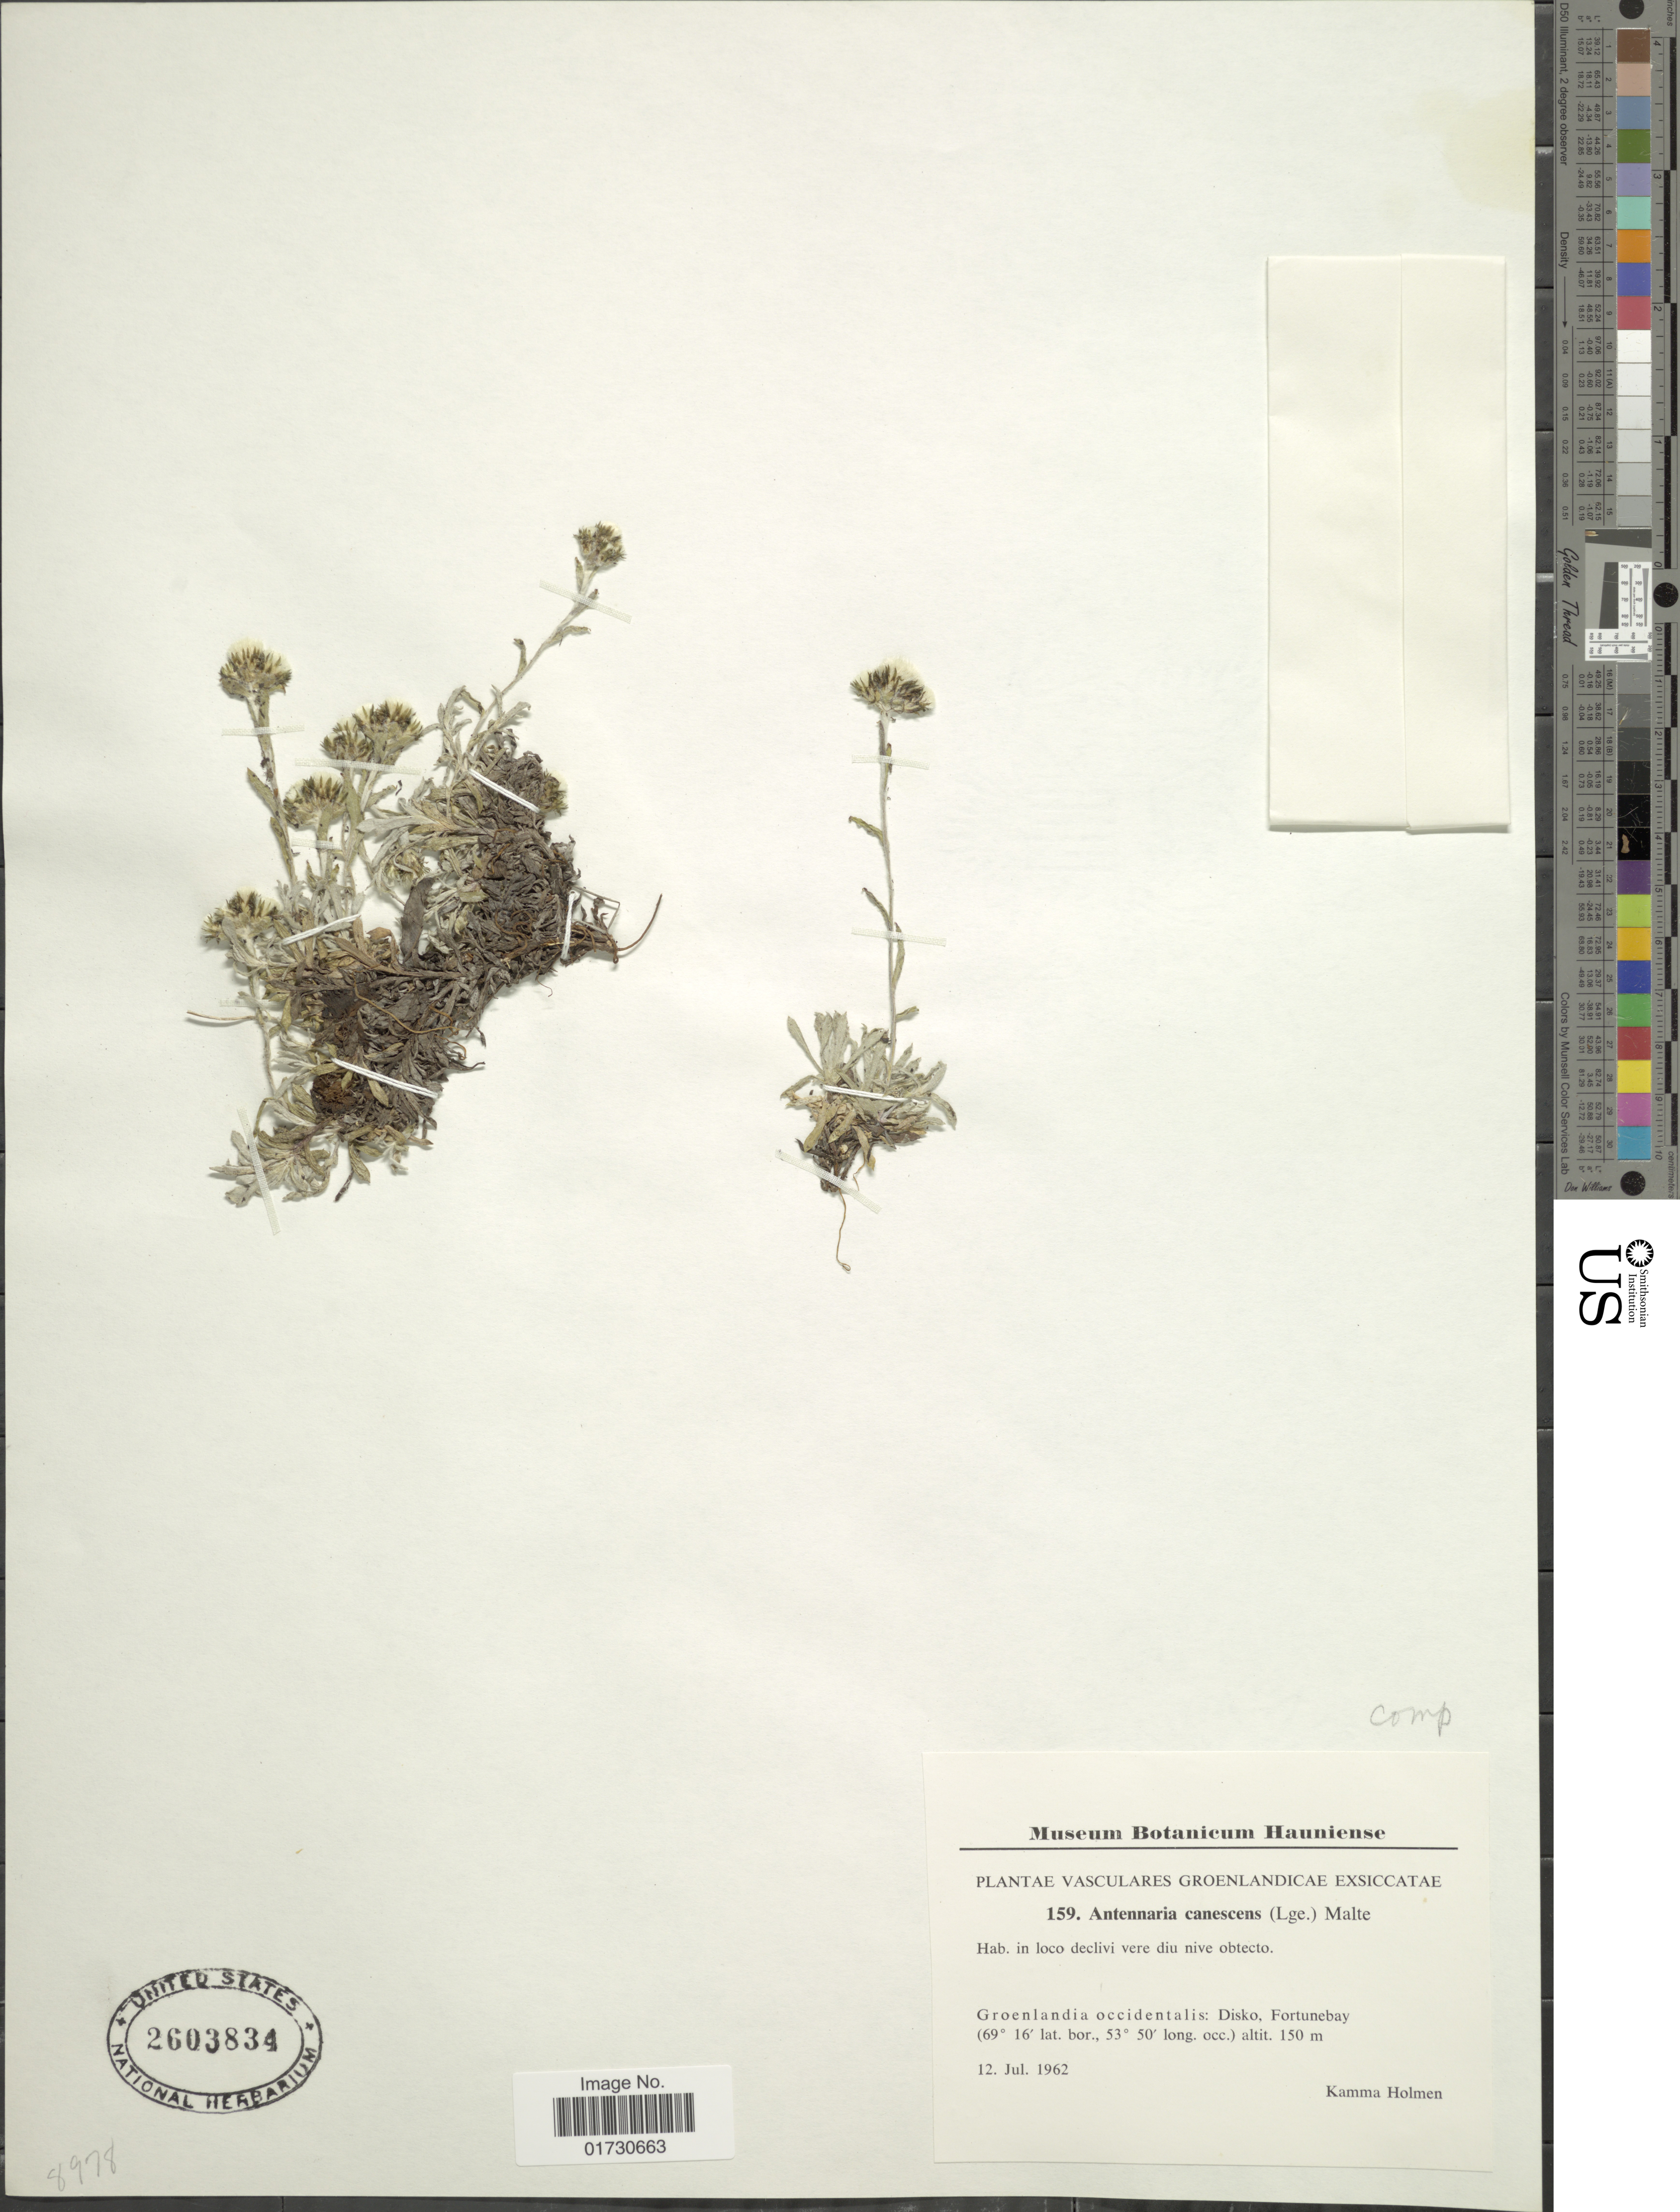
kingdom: Plantae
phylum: Tracheophyta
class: Magnoliopsida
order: Asterales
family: Asteraceae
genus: Antennaria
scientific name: Antennaria canescens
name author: (Lange) Malte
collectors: K. A. Holmen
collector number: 159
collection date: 1962-07-12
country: Greenland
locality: Groenlandia occidentalis: Disko, Fortunebay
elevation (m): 150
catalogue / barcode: US 2603834